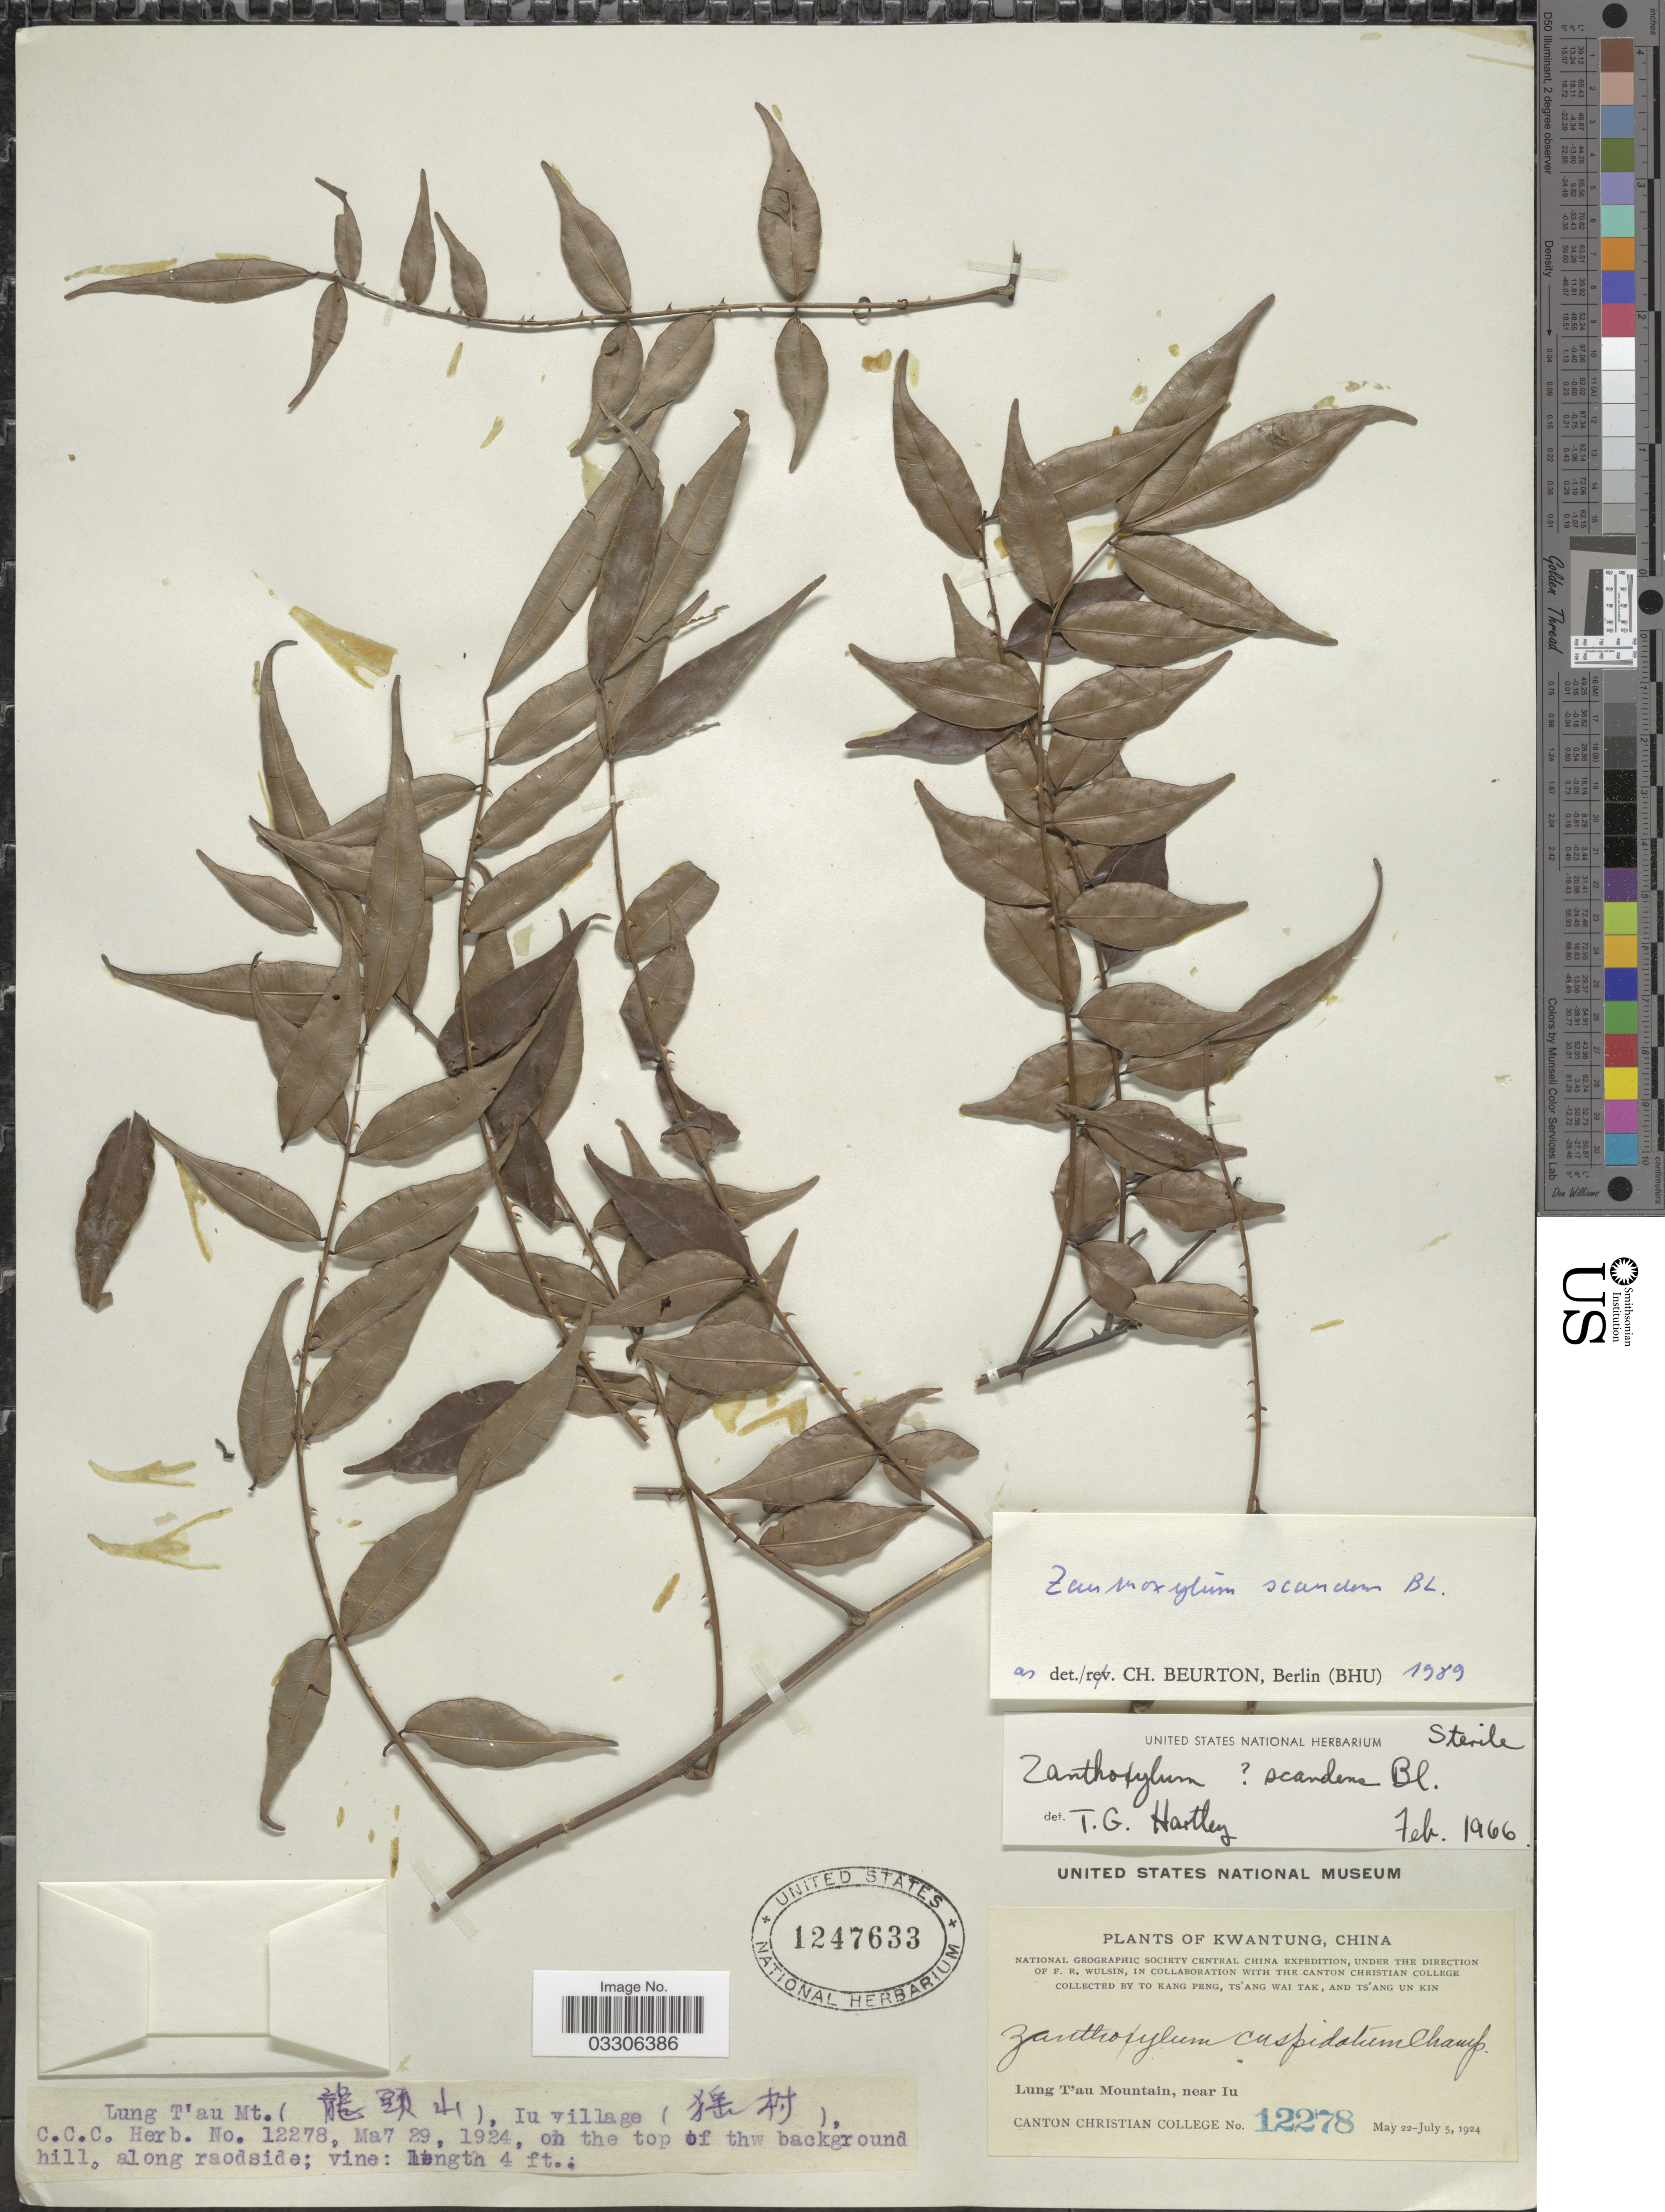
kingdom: Plantae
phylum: Tracheophyta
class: Magnoliopsida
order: Sapindales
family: Rutaceae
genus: Zanthoxylum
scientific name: Zanthoxylum scandens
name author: Blume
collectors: To Kang P'eng, W. T. Tsang & Ts' Ang Un Kin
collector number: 12278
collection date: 1924-05-29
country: China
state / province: Guangdong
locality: Kwantung. Lung T´au Mountain, near Iu. (X), Iu village (X).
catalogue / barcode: US 1247633